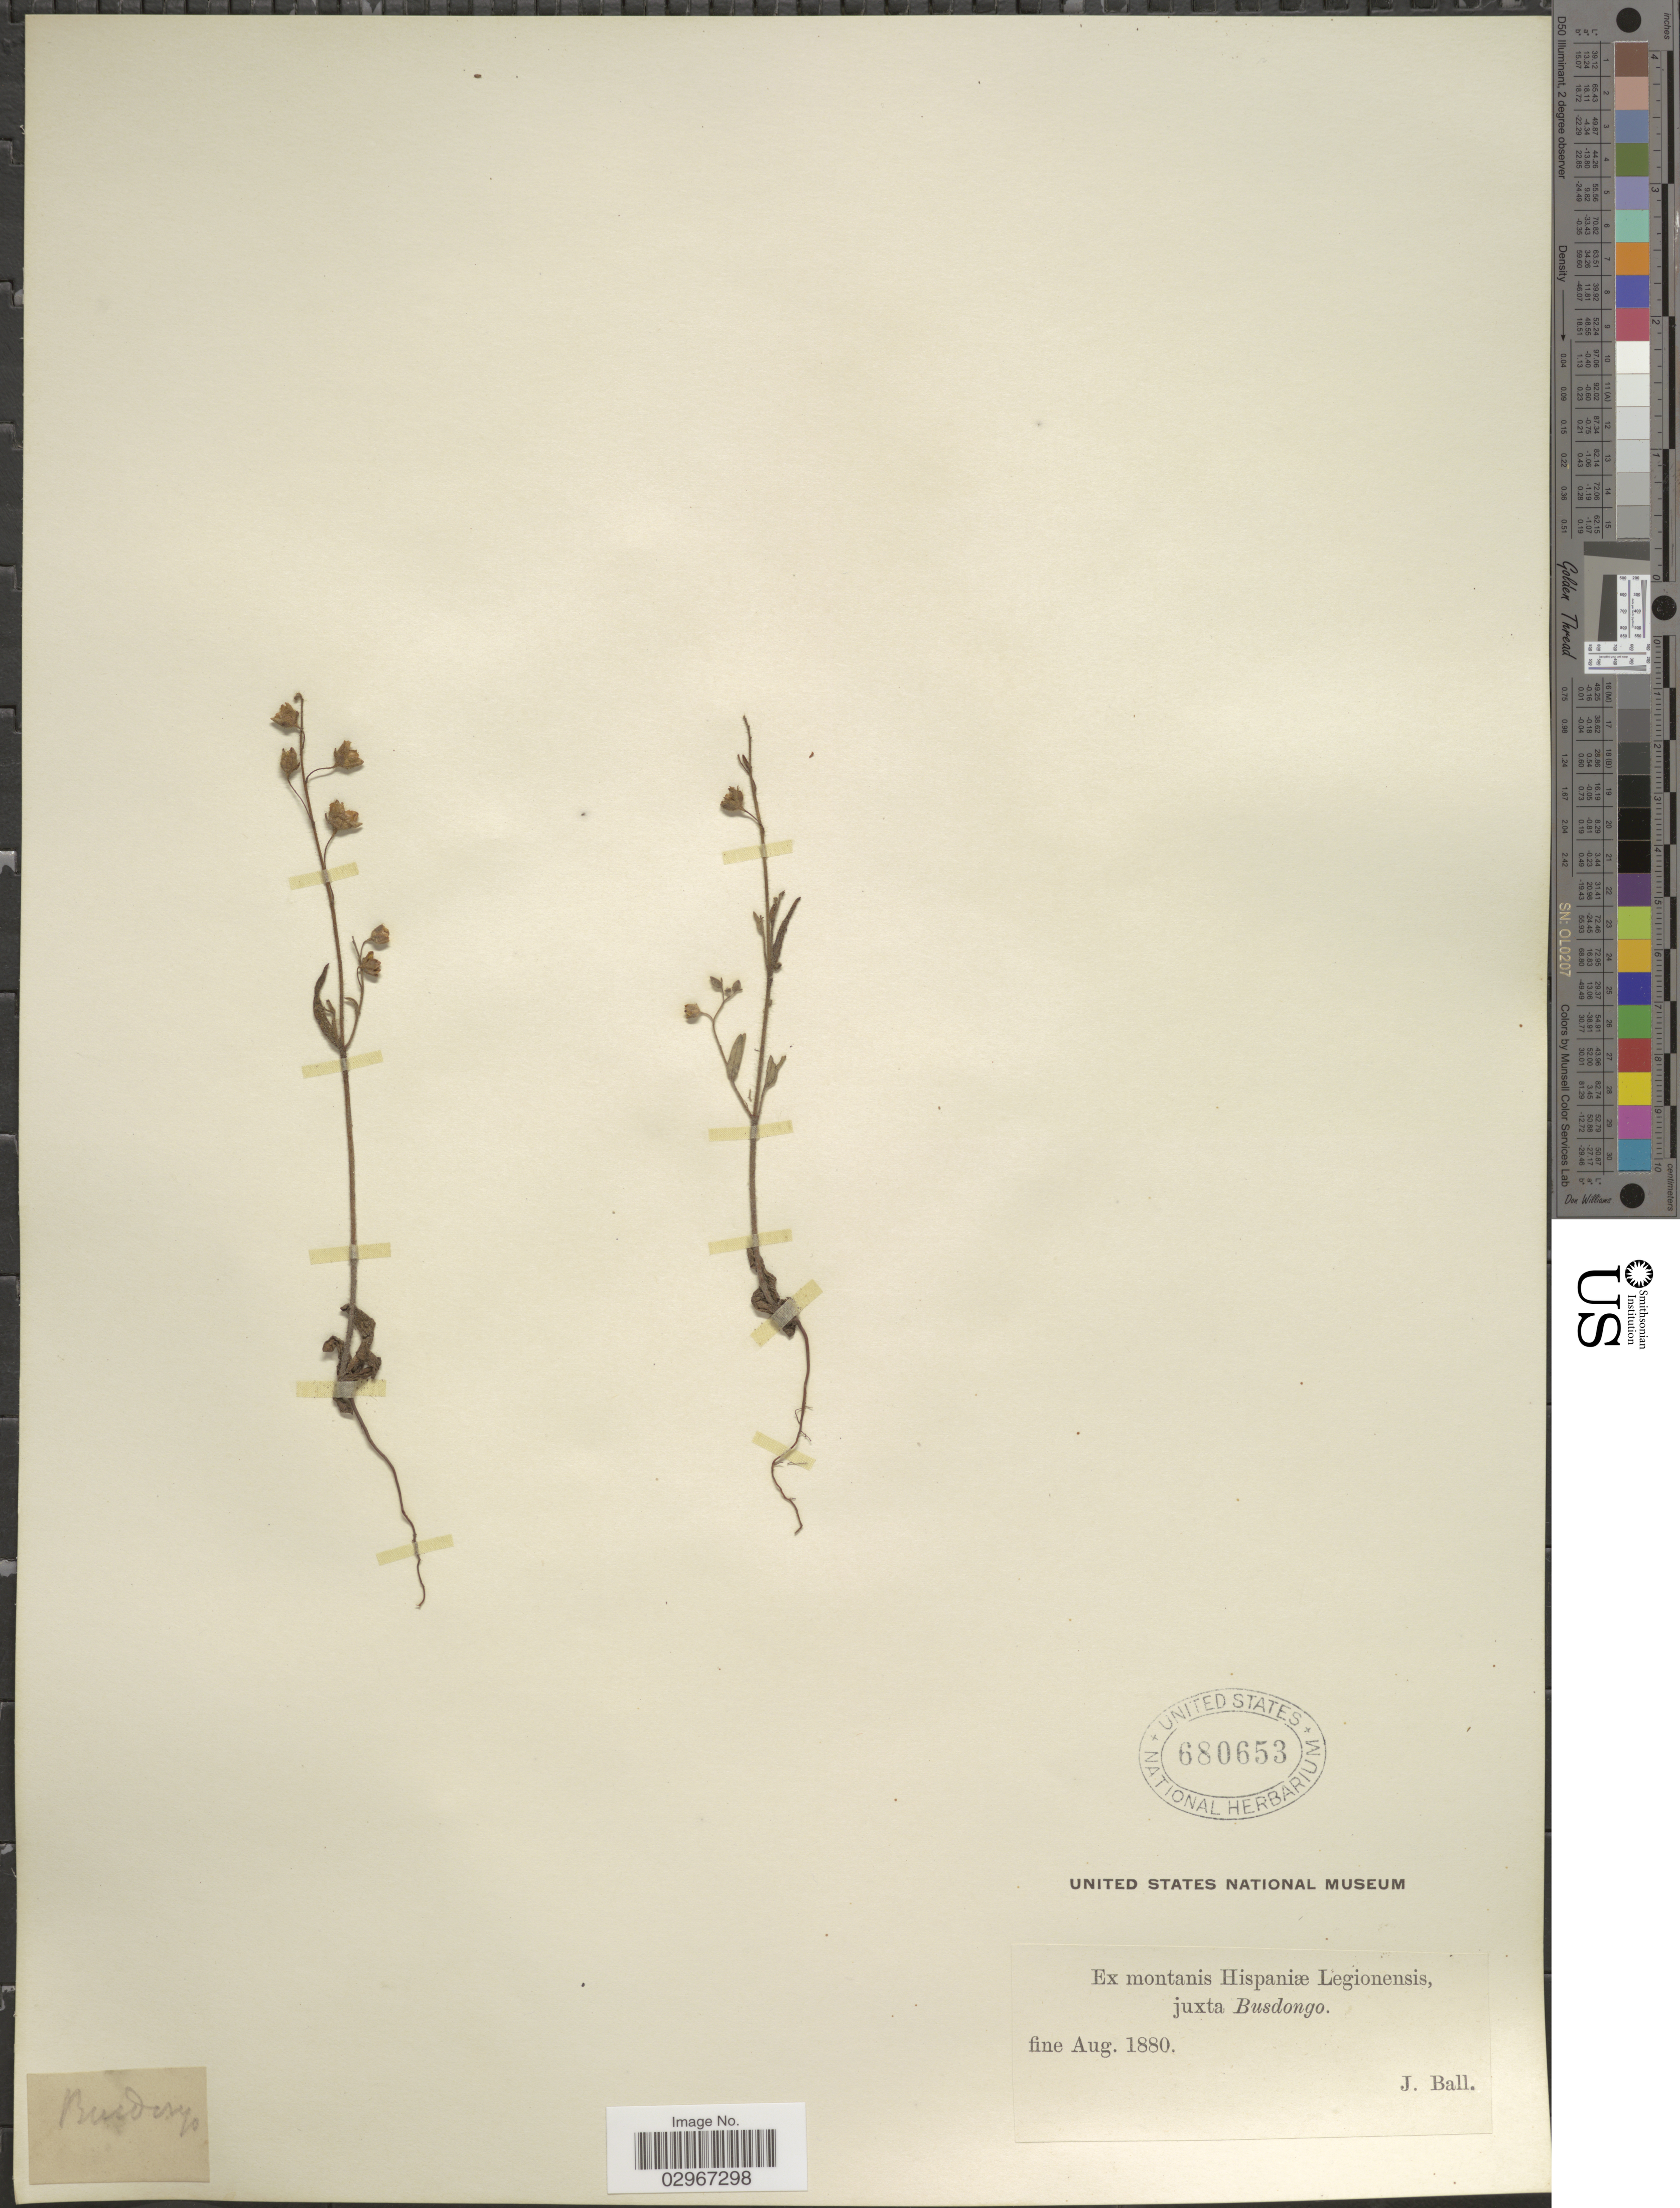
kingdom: Plantae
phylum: Tracheophyta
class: Magnoliopsida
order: Malvales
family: Cistaceae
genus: Helianthemum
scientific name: Helianthemum sp.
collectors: J. Ball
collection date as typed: fine Aug. 1880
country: Spain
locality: Ex montanis Hispaniae Legionensis juxta Busdongo.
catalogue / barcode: US 680653